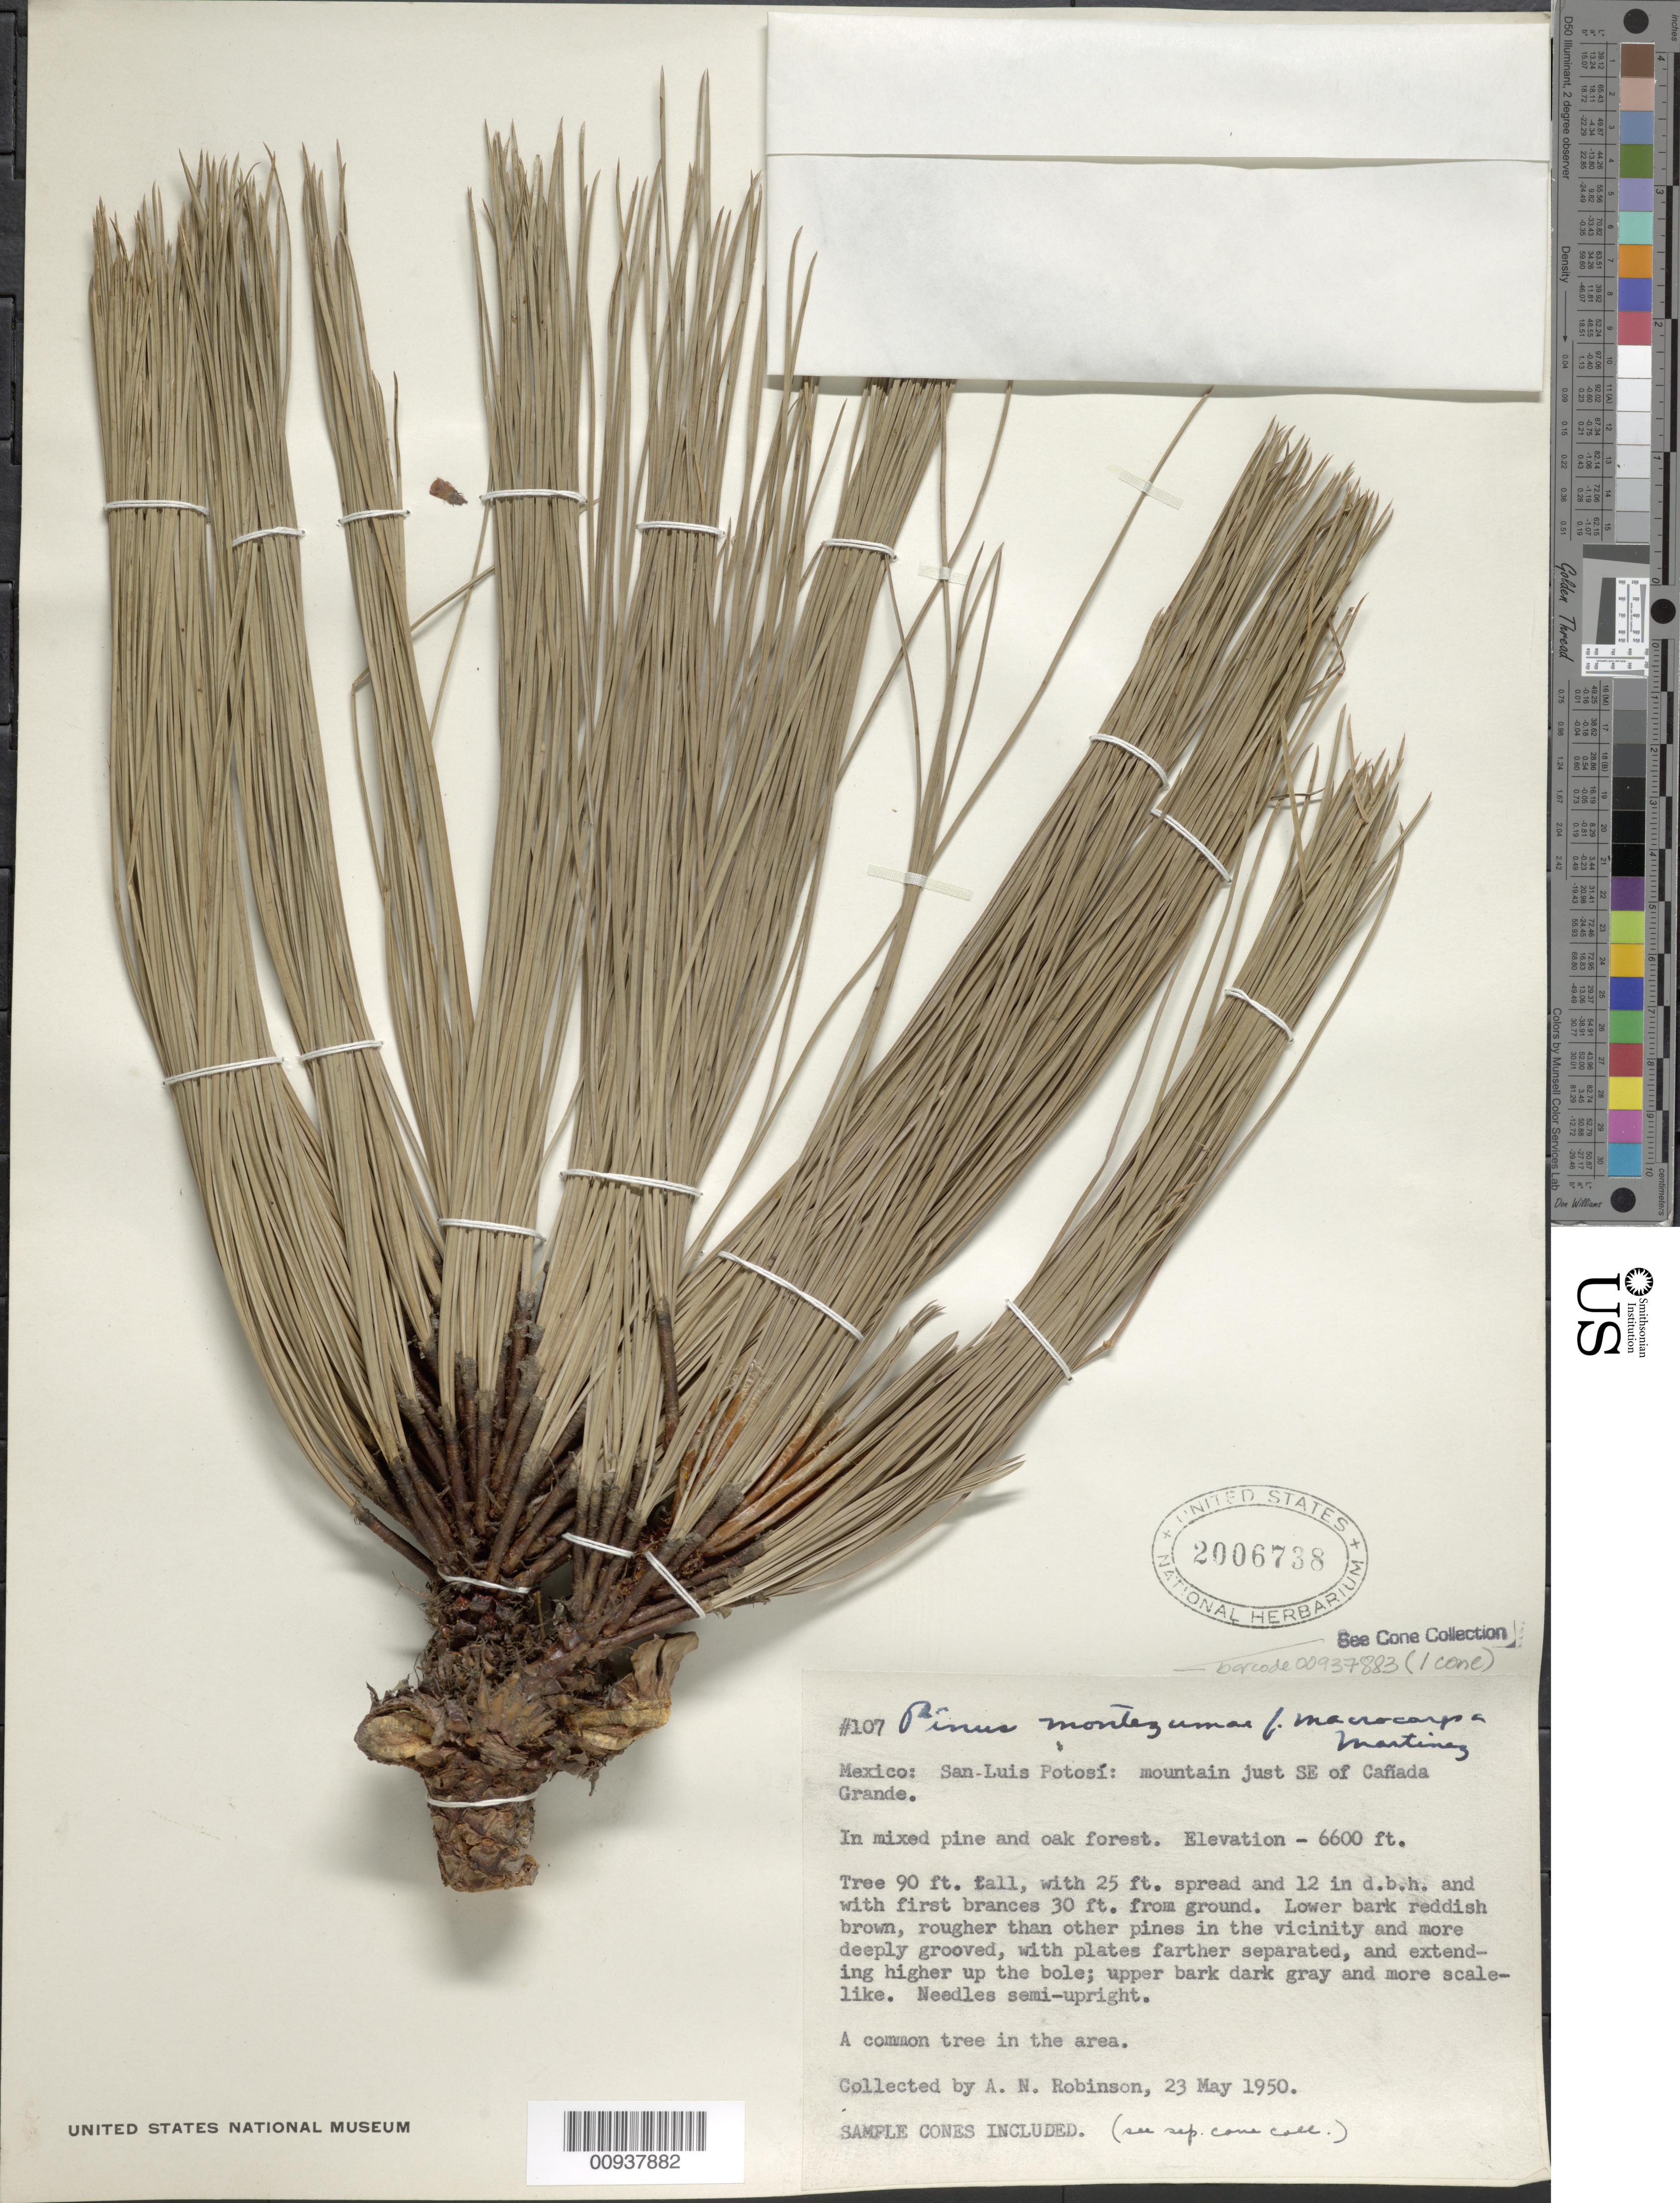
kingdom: Plantae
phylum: Tracheophyta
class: Pinopsida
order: Pinales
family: Pinaceae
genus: Pinus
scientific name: Pinus montezumae f. macrocarpa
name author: Martínez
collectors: A. N. Robinson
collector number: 107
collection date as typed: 23 May 1950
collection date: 1950-05-23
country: Mexico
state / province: San Luis Potosí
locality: Mountain SE of Cañada Grande.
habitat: In mixed pine and oak forest.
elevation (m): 2012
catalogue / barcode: US 2006738